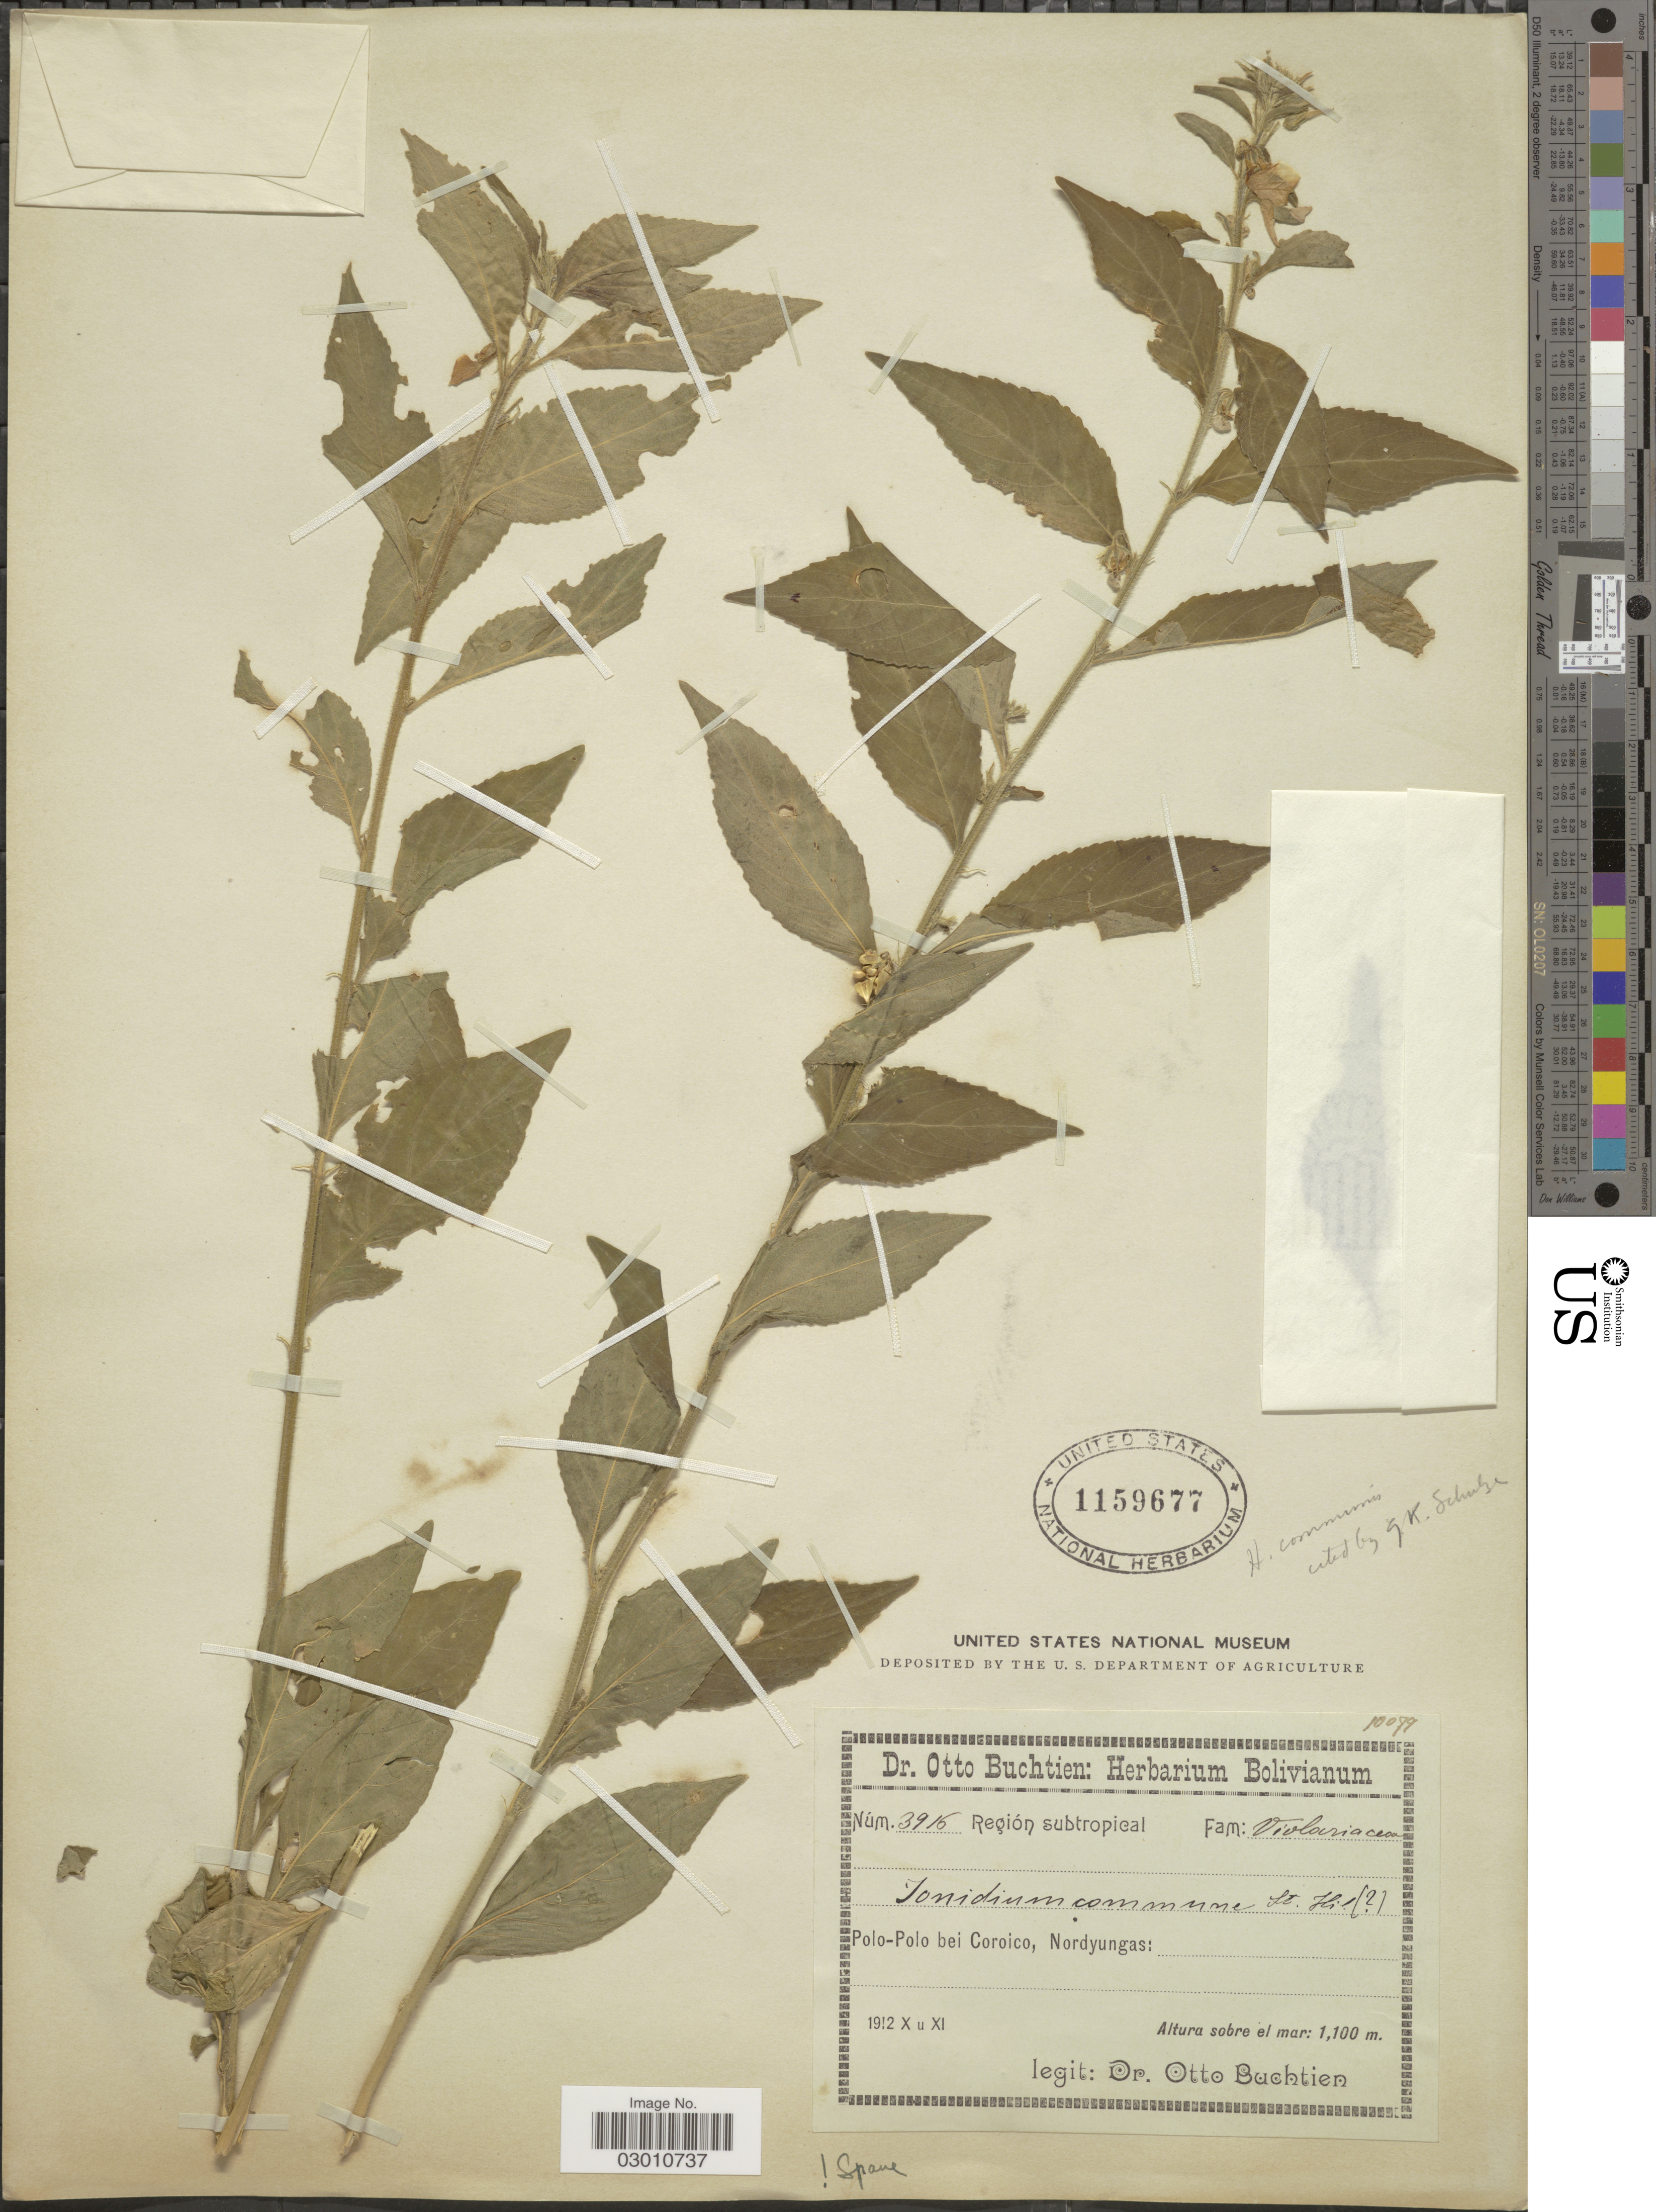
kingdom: Plantae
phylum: Tracheophyta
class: Magnoliopsida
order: Malpighiales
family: Violaceae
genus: Pombalia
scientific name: Pombalia communis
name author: (A. St.-Hil.) Paula-Souza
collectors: O. Buchtien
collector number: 3916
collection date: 1912-10/1912-11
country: Bolivia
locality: Polo-Polo bei Coroico, Nordyungas.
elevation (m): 1100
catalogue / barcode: US 1159677